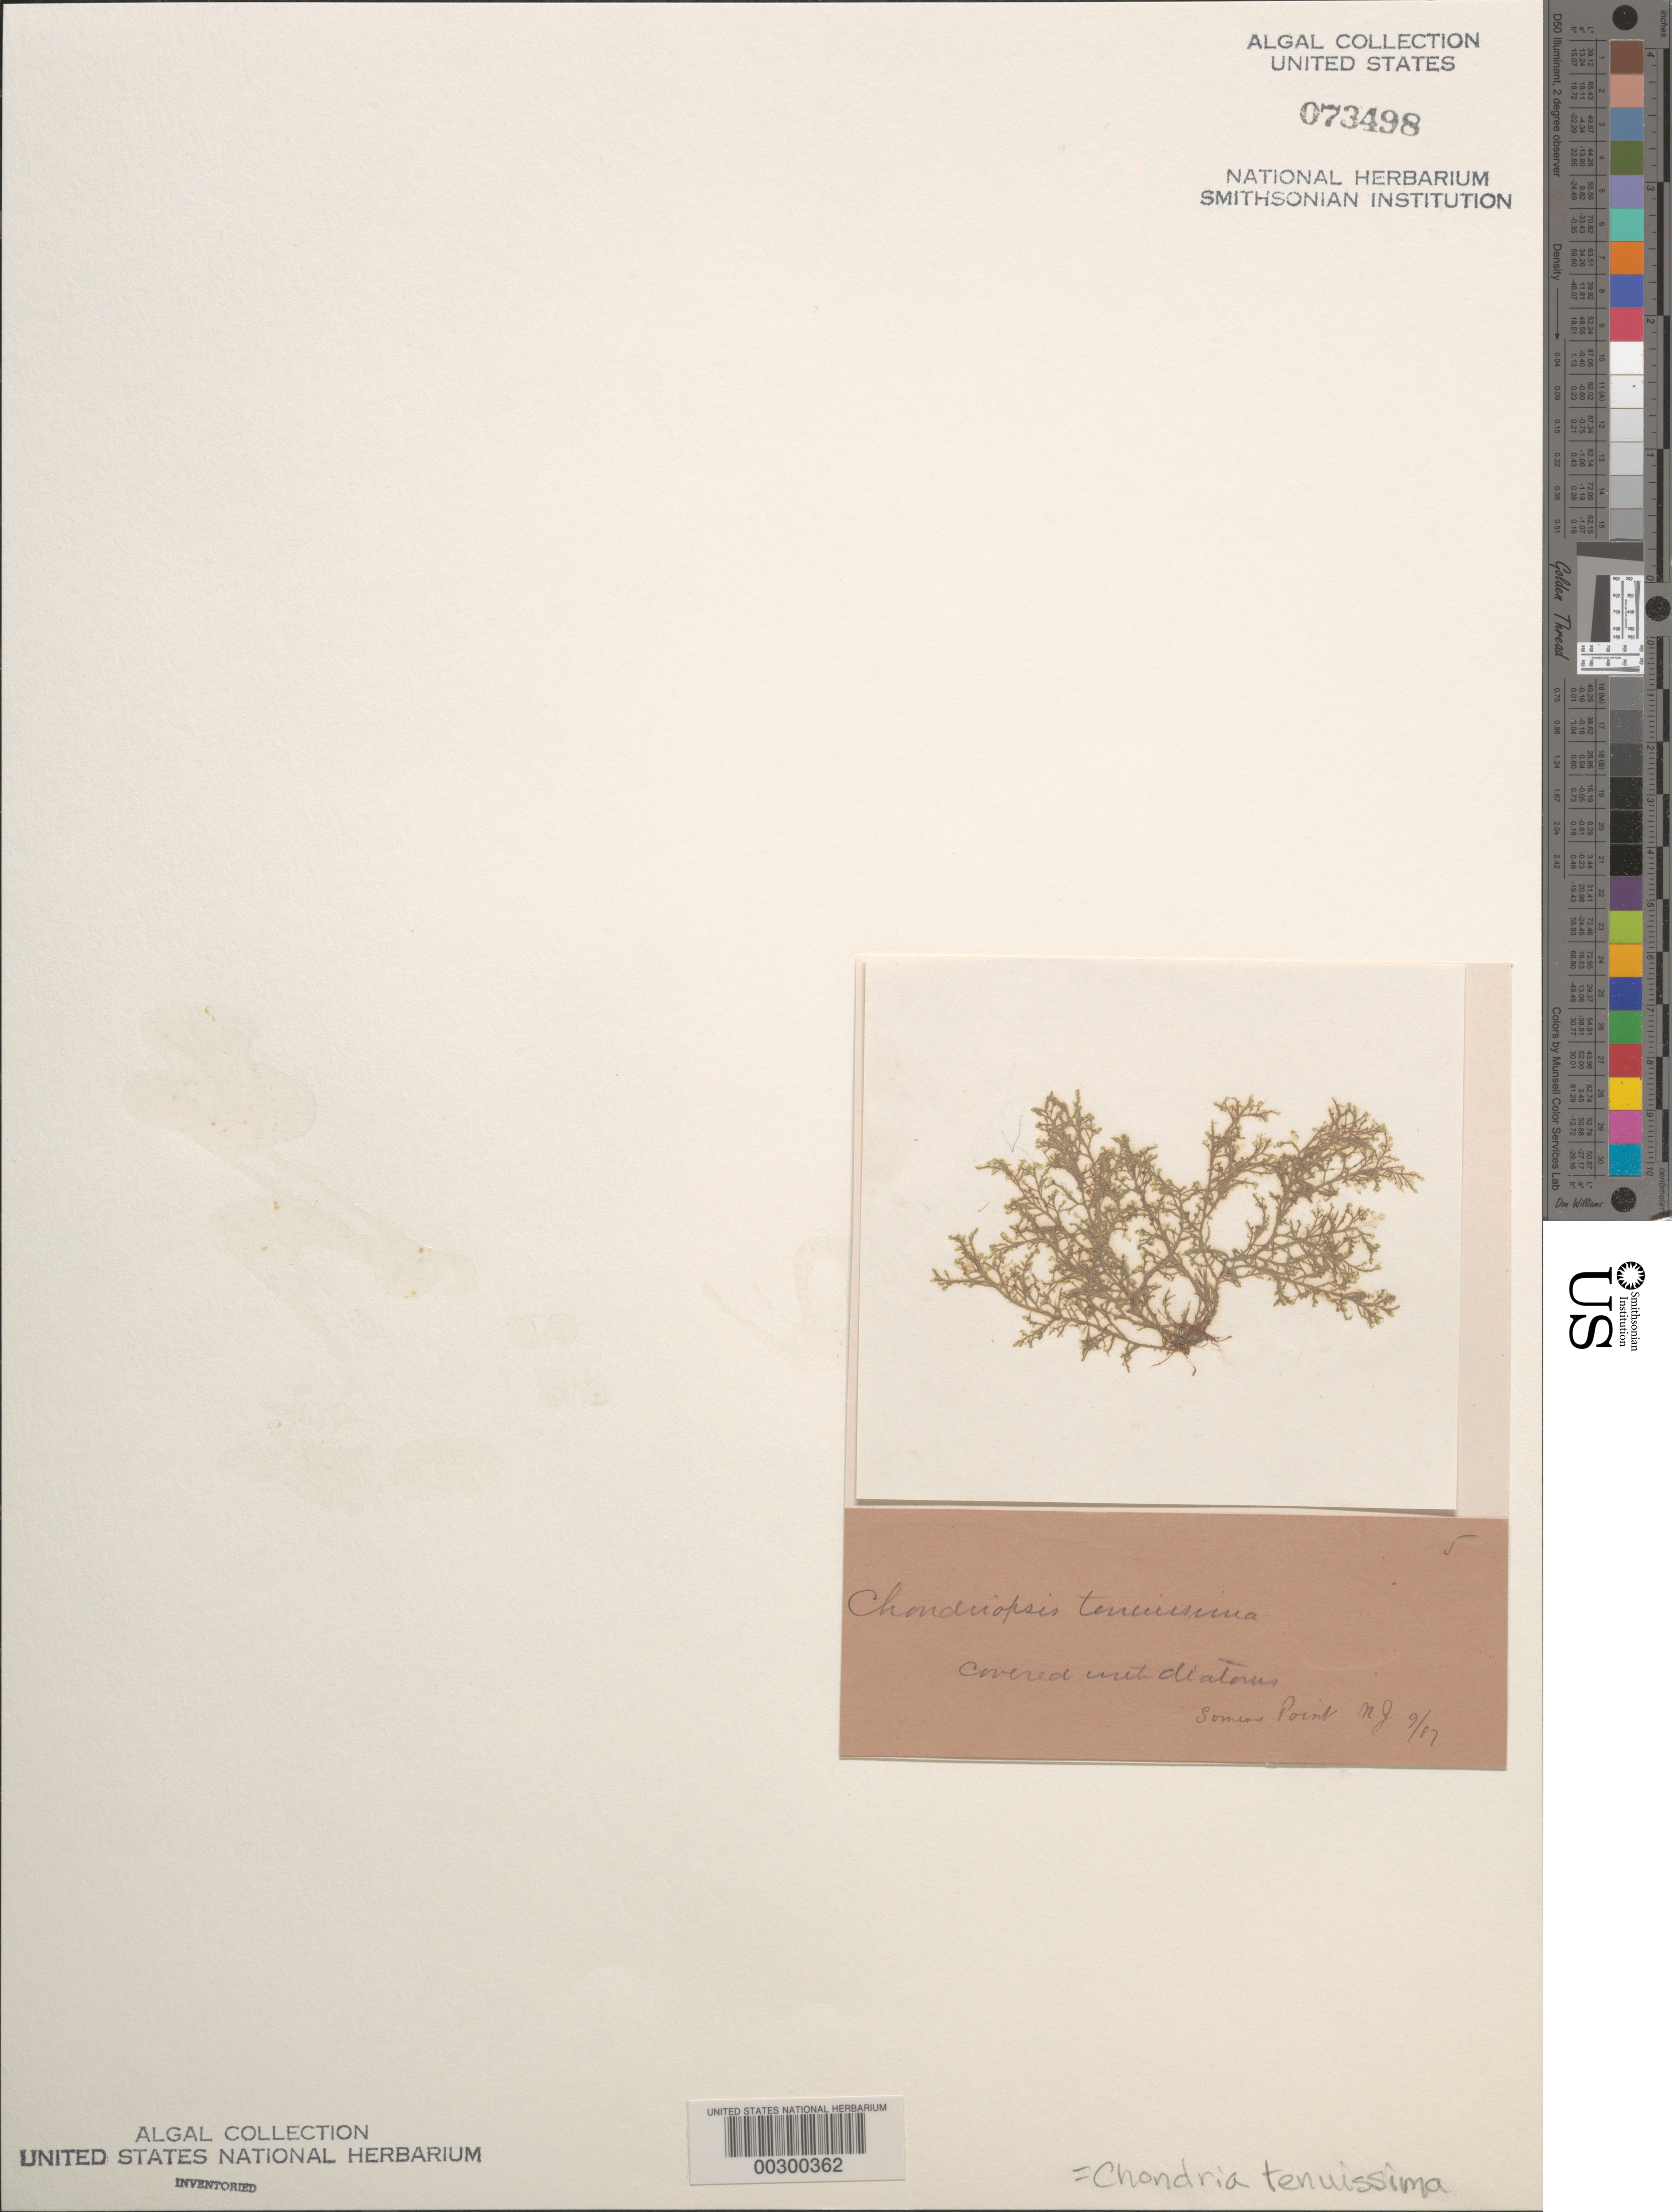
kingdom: Plantae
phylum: Rhodophyta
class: Florideophyceae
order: Ceramiales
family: Rhodomelaceae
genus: Chondria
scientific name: Chondria capillaris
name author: M.J. Wynne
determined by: Algae name updating Project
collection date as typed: Sep 1887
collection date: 1887-09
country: United States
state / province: New Jersey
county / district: Atlantic County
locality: Somers Point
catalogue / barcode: US 73498